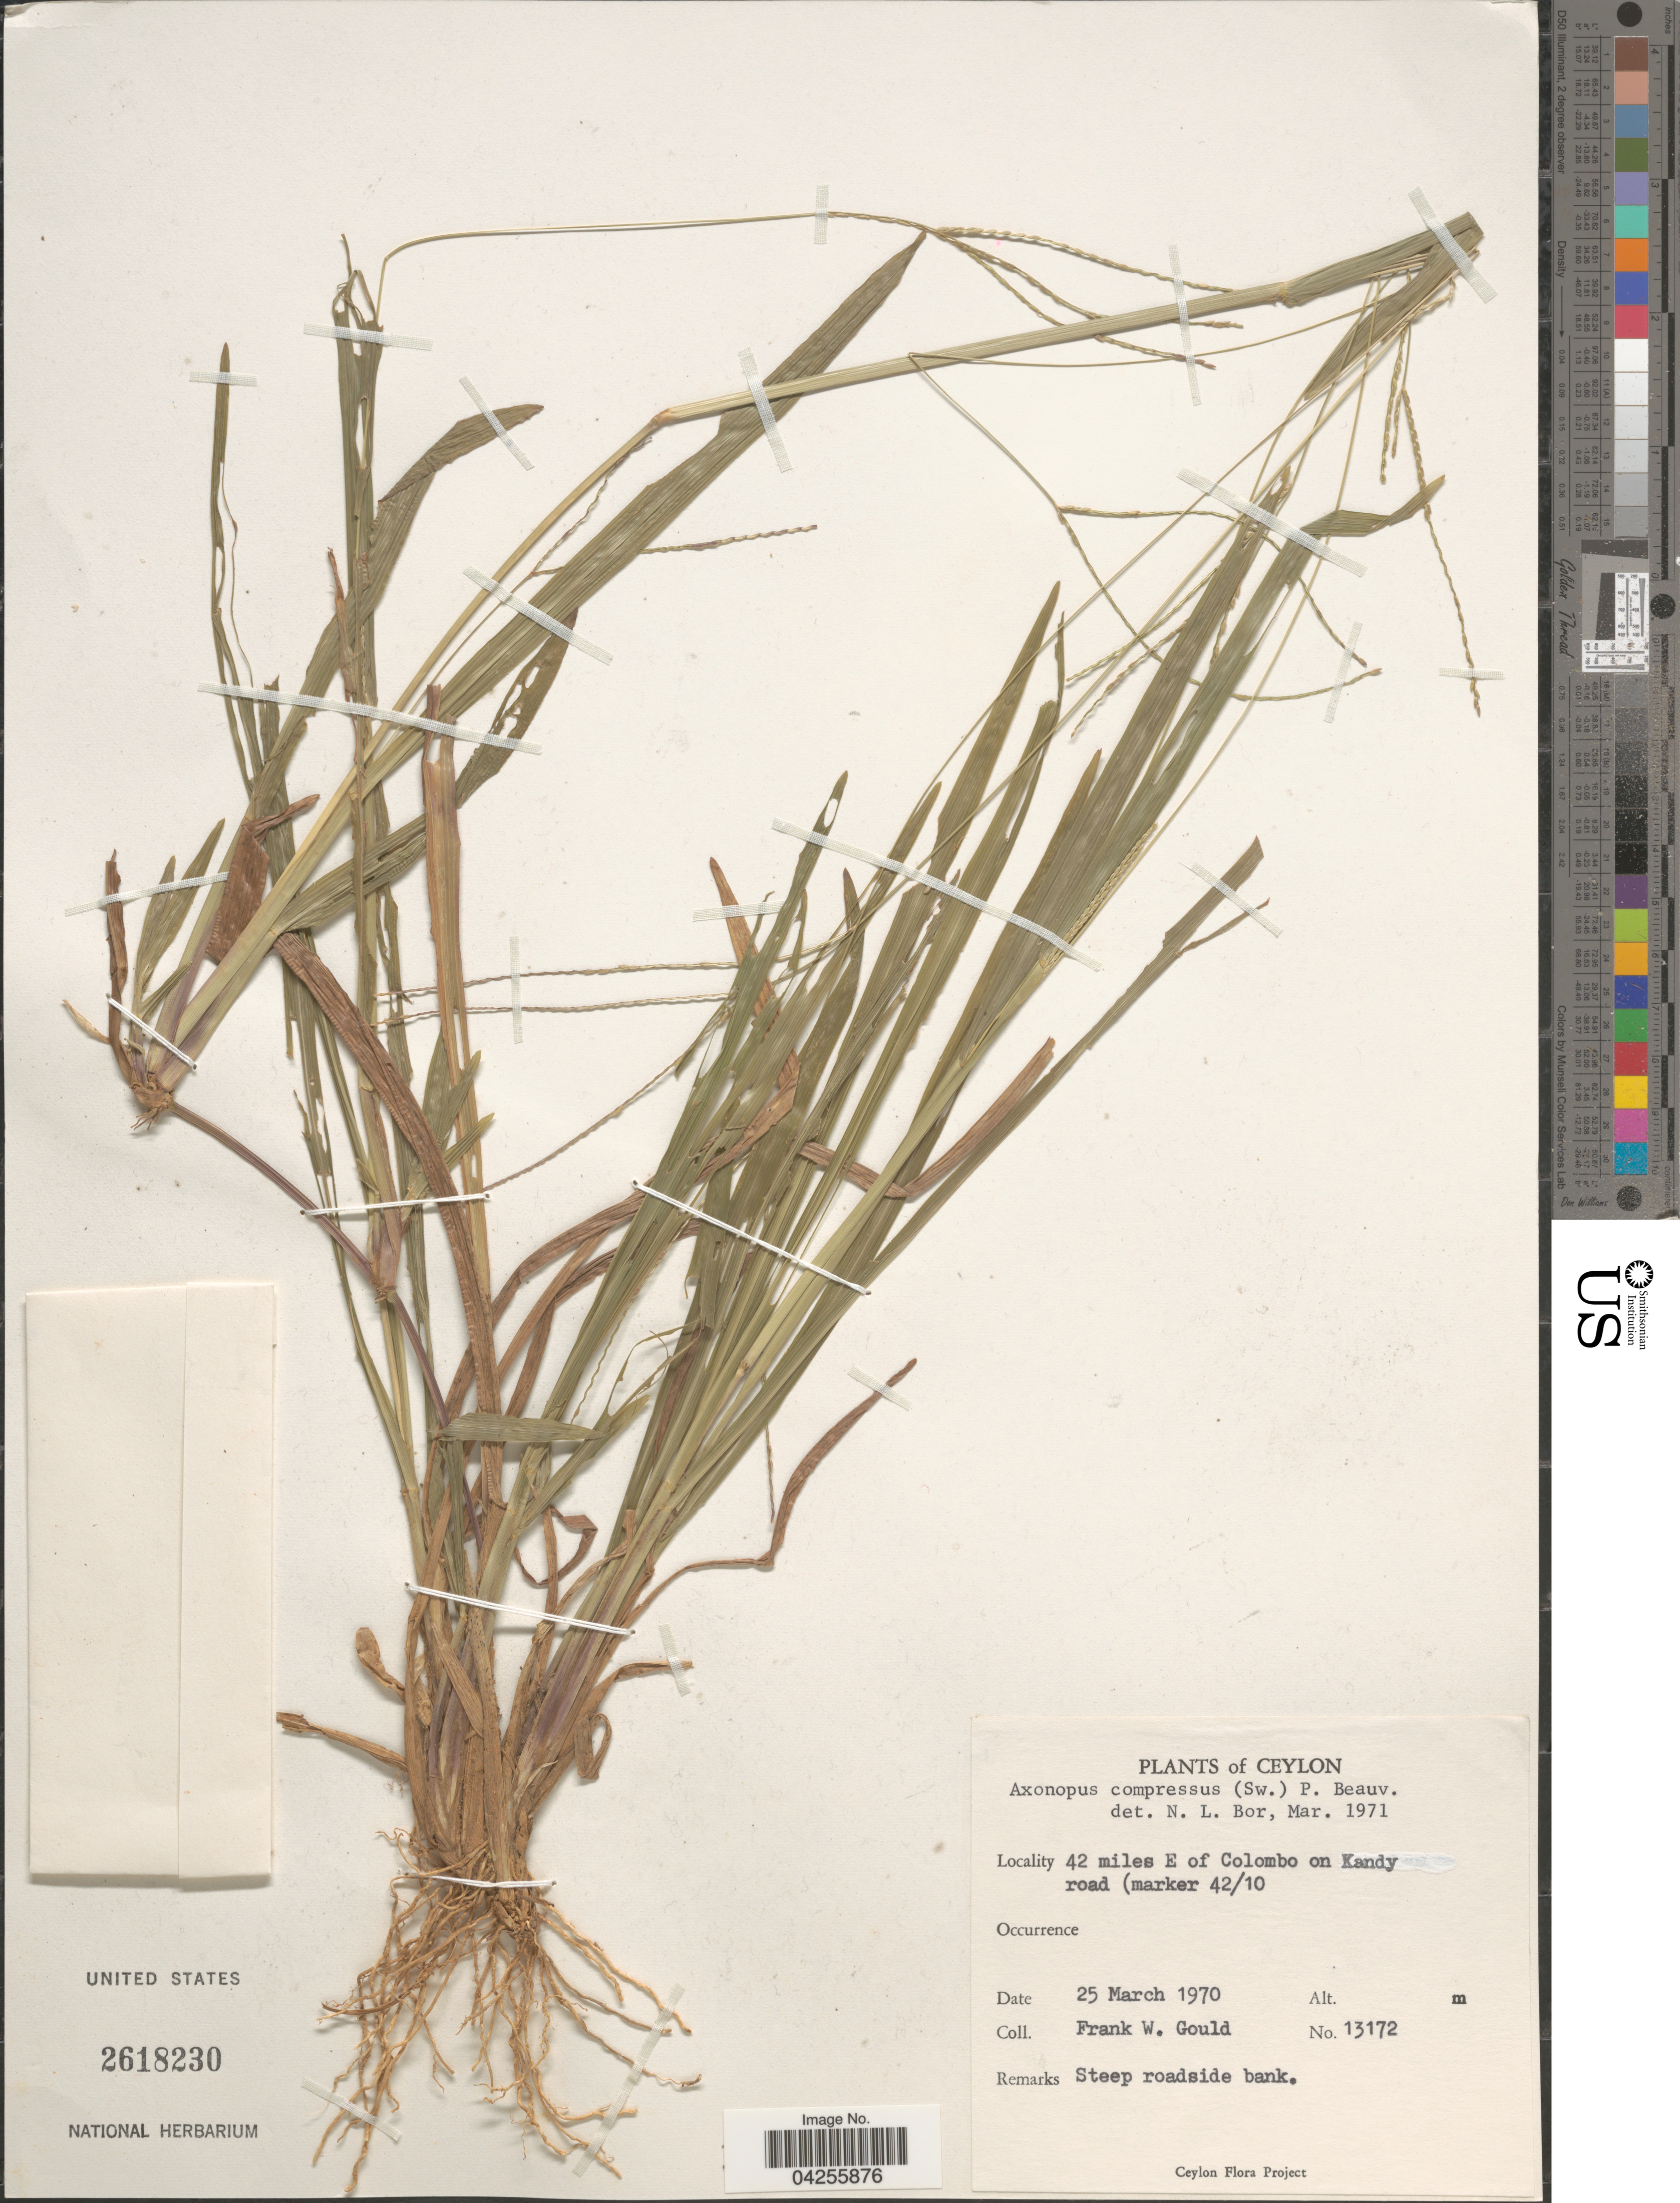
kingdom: Plantae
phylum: Tracheophyta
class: Liliopsida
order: Poales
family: Poaceae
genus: Axonopus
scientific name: Axonopus compressus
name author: (Sw.) P. Beauv.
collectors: F. W. Gould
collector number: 13172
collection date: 1970-03-25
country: Sri Lanka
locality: Ceylon. 42 miles E of Colombo on Kandy road (marker 42/10. Steep roadside bank.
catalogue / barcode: US 2618230